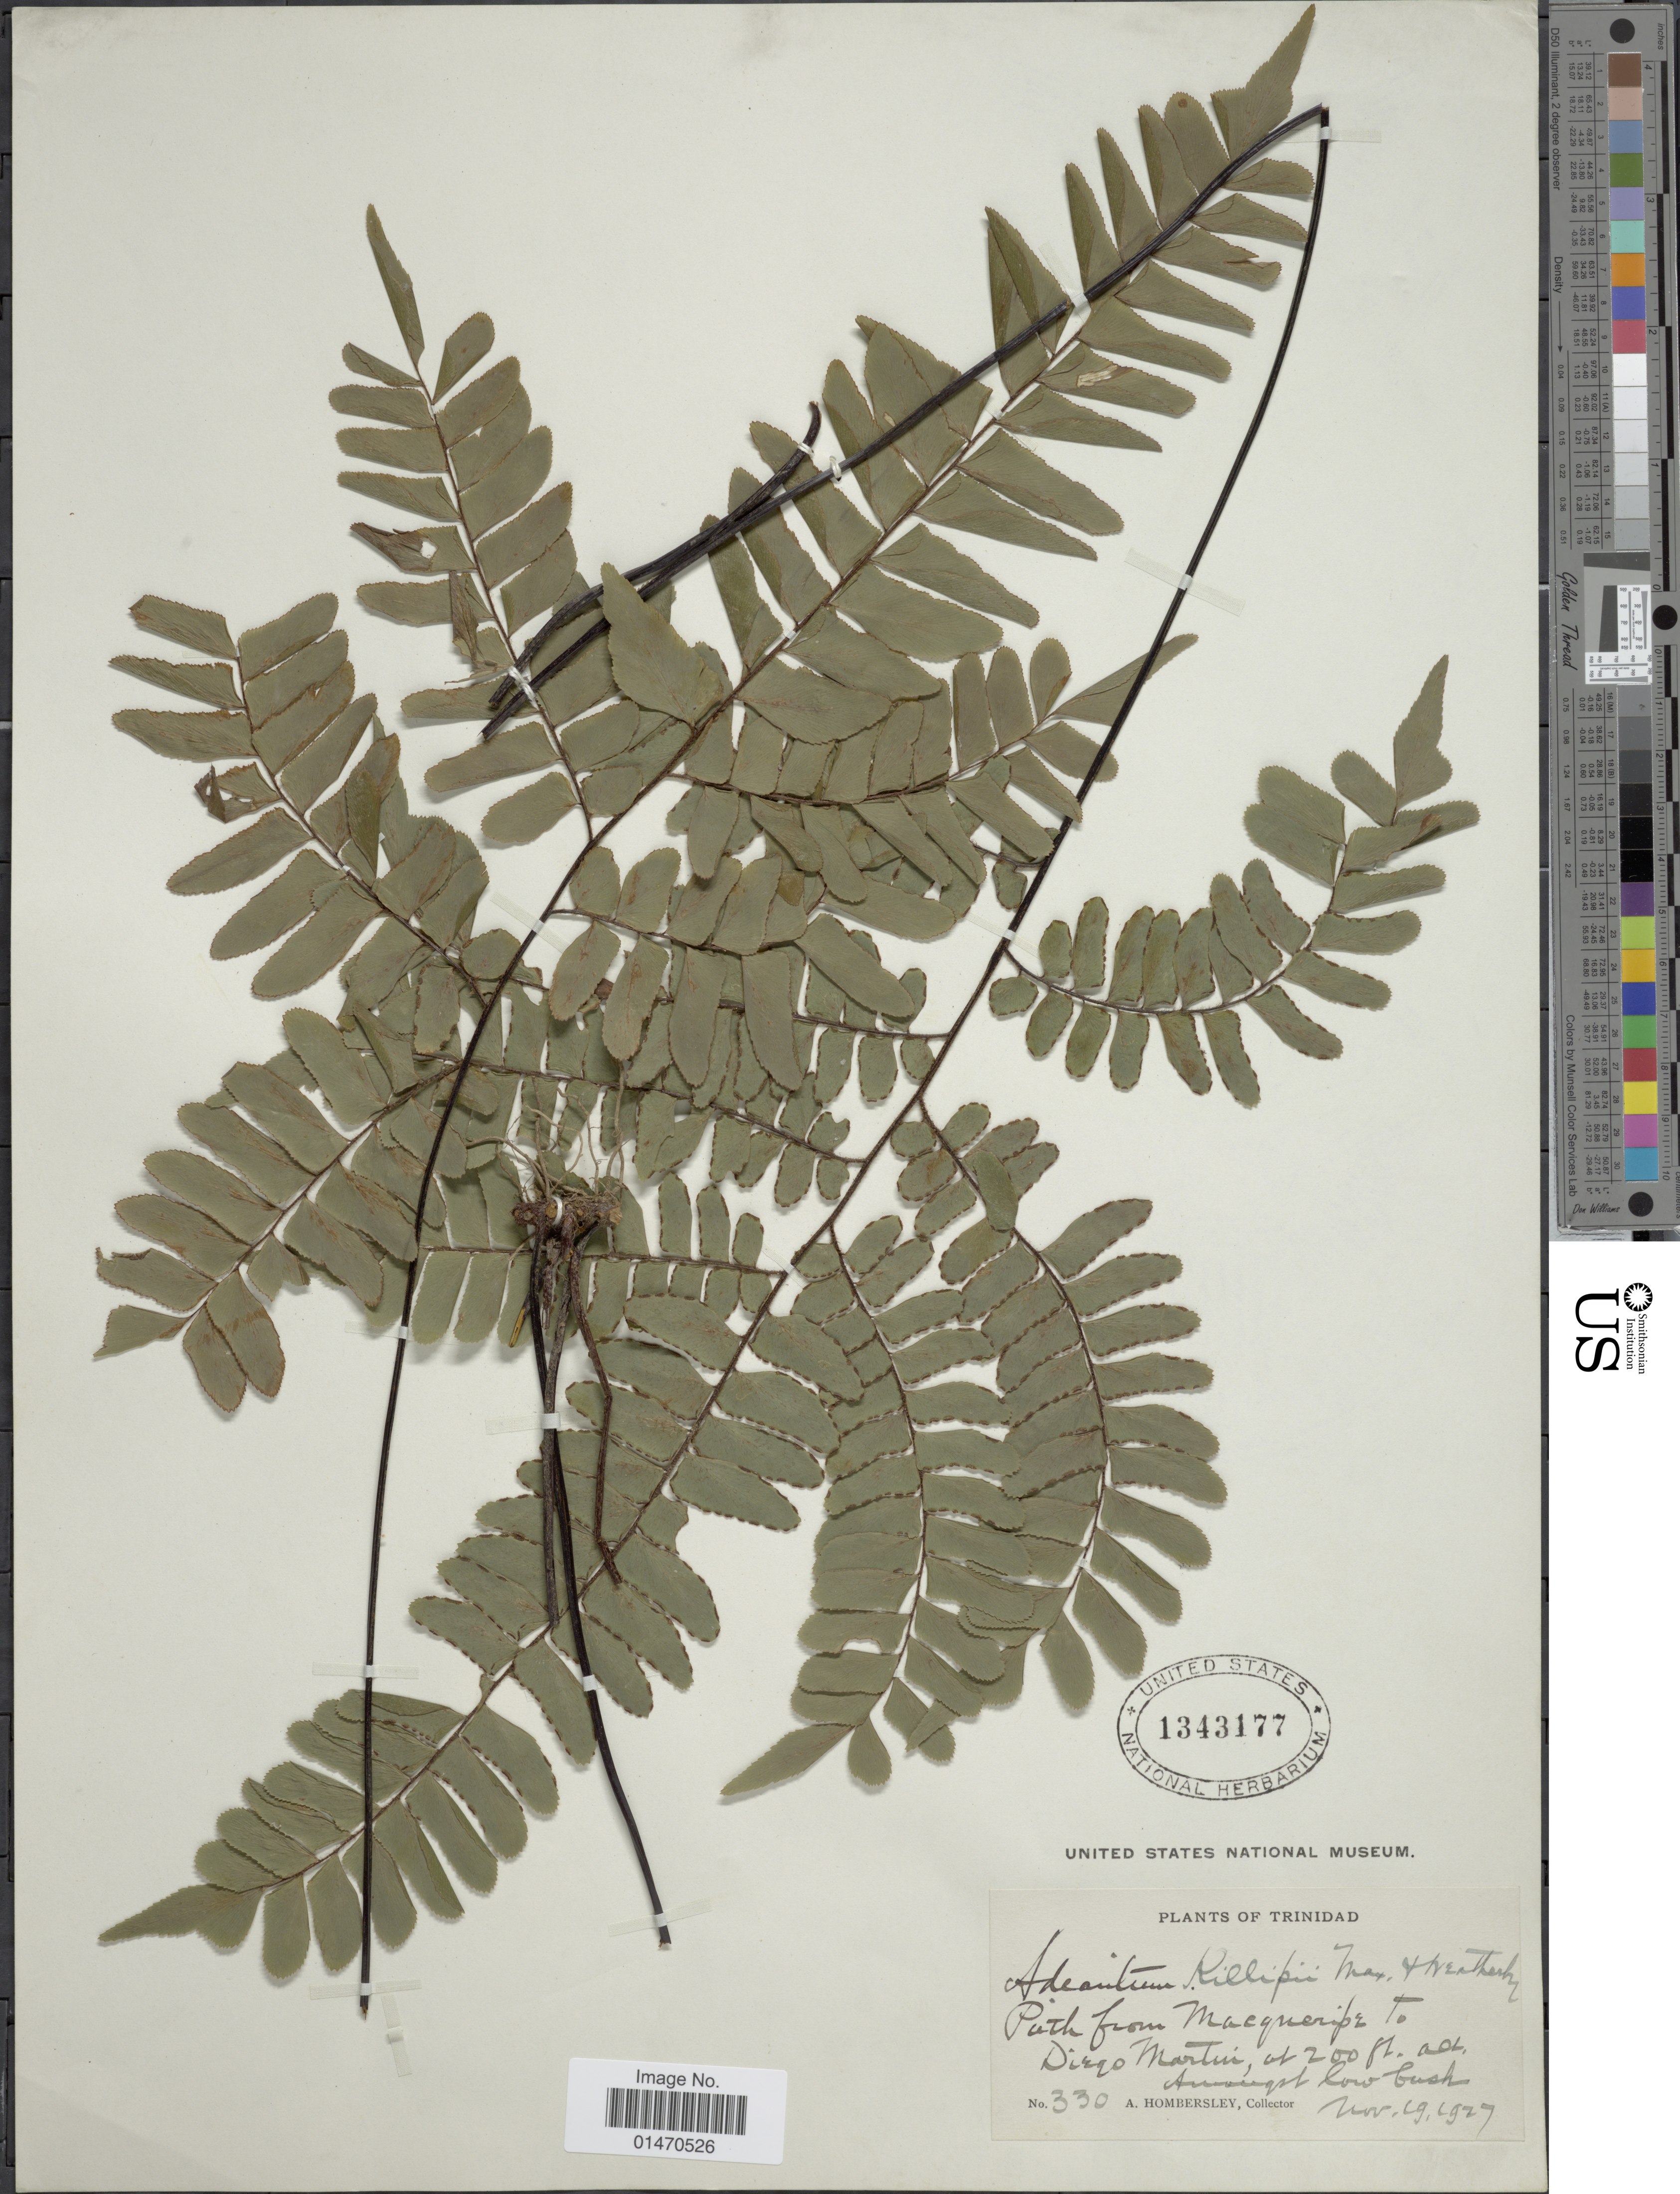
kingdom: Plantae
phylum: Tracheophyta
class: Polypodiopsida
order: Polypodiales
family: Pteridaceae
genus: Adiantum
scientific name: Adiantum killipii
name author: Maxon & Weath.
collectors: A. Hombersley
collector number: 330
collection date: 1927-11-19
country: Trinidad and Tobago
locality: Trinidad, path from Macqueripe to Diego Martin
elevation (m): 61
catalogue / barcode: US 1343177